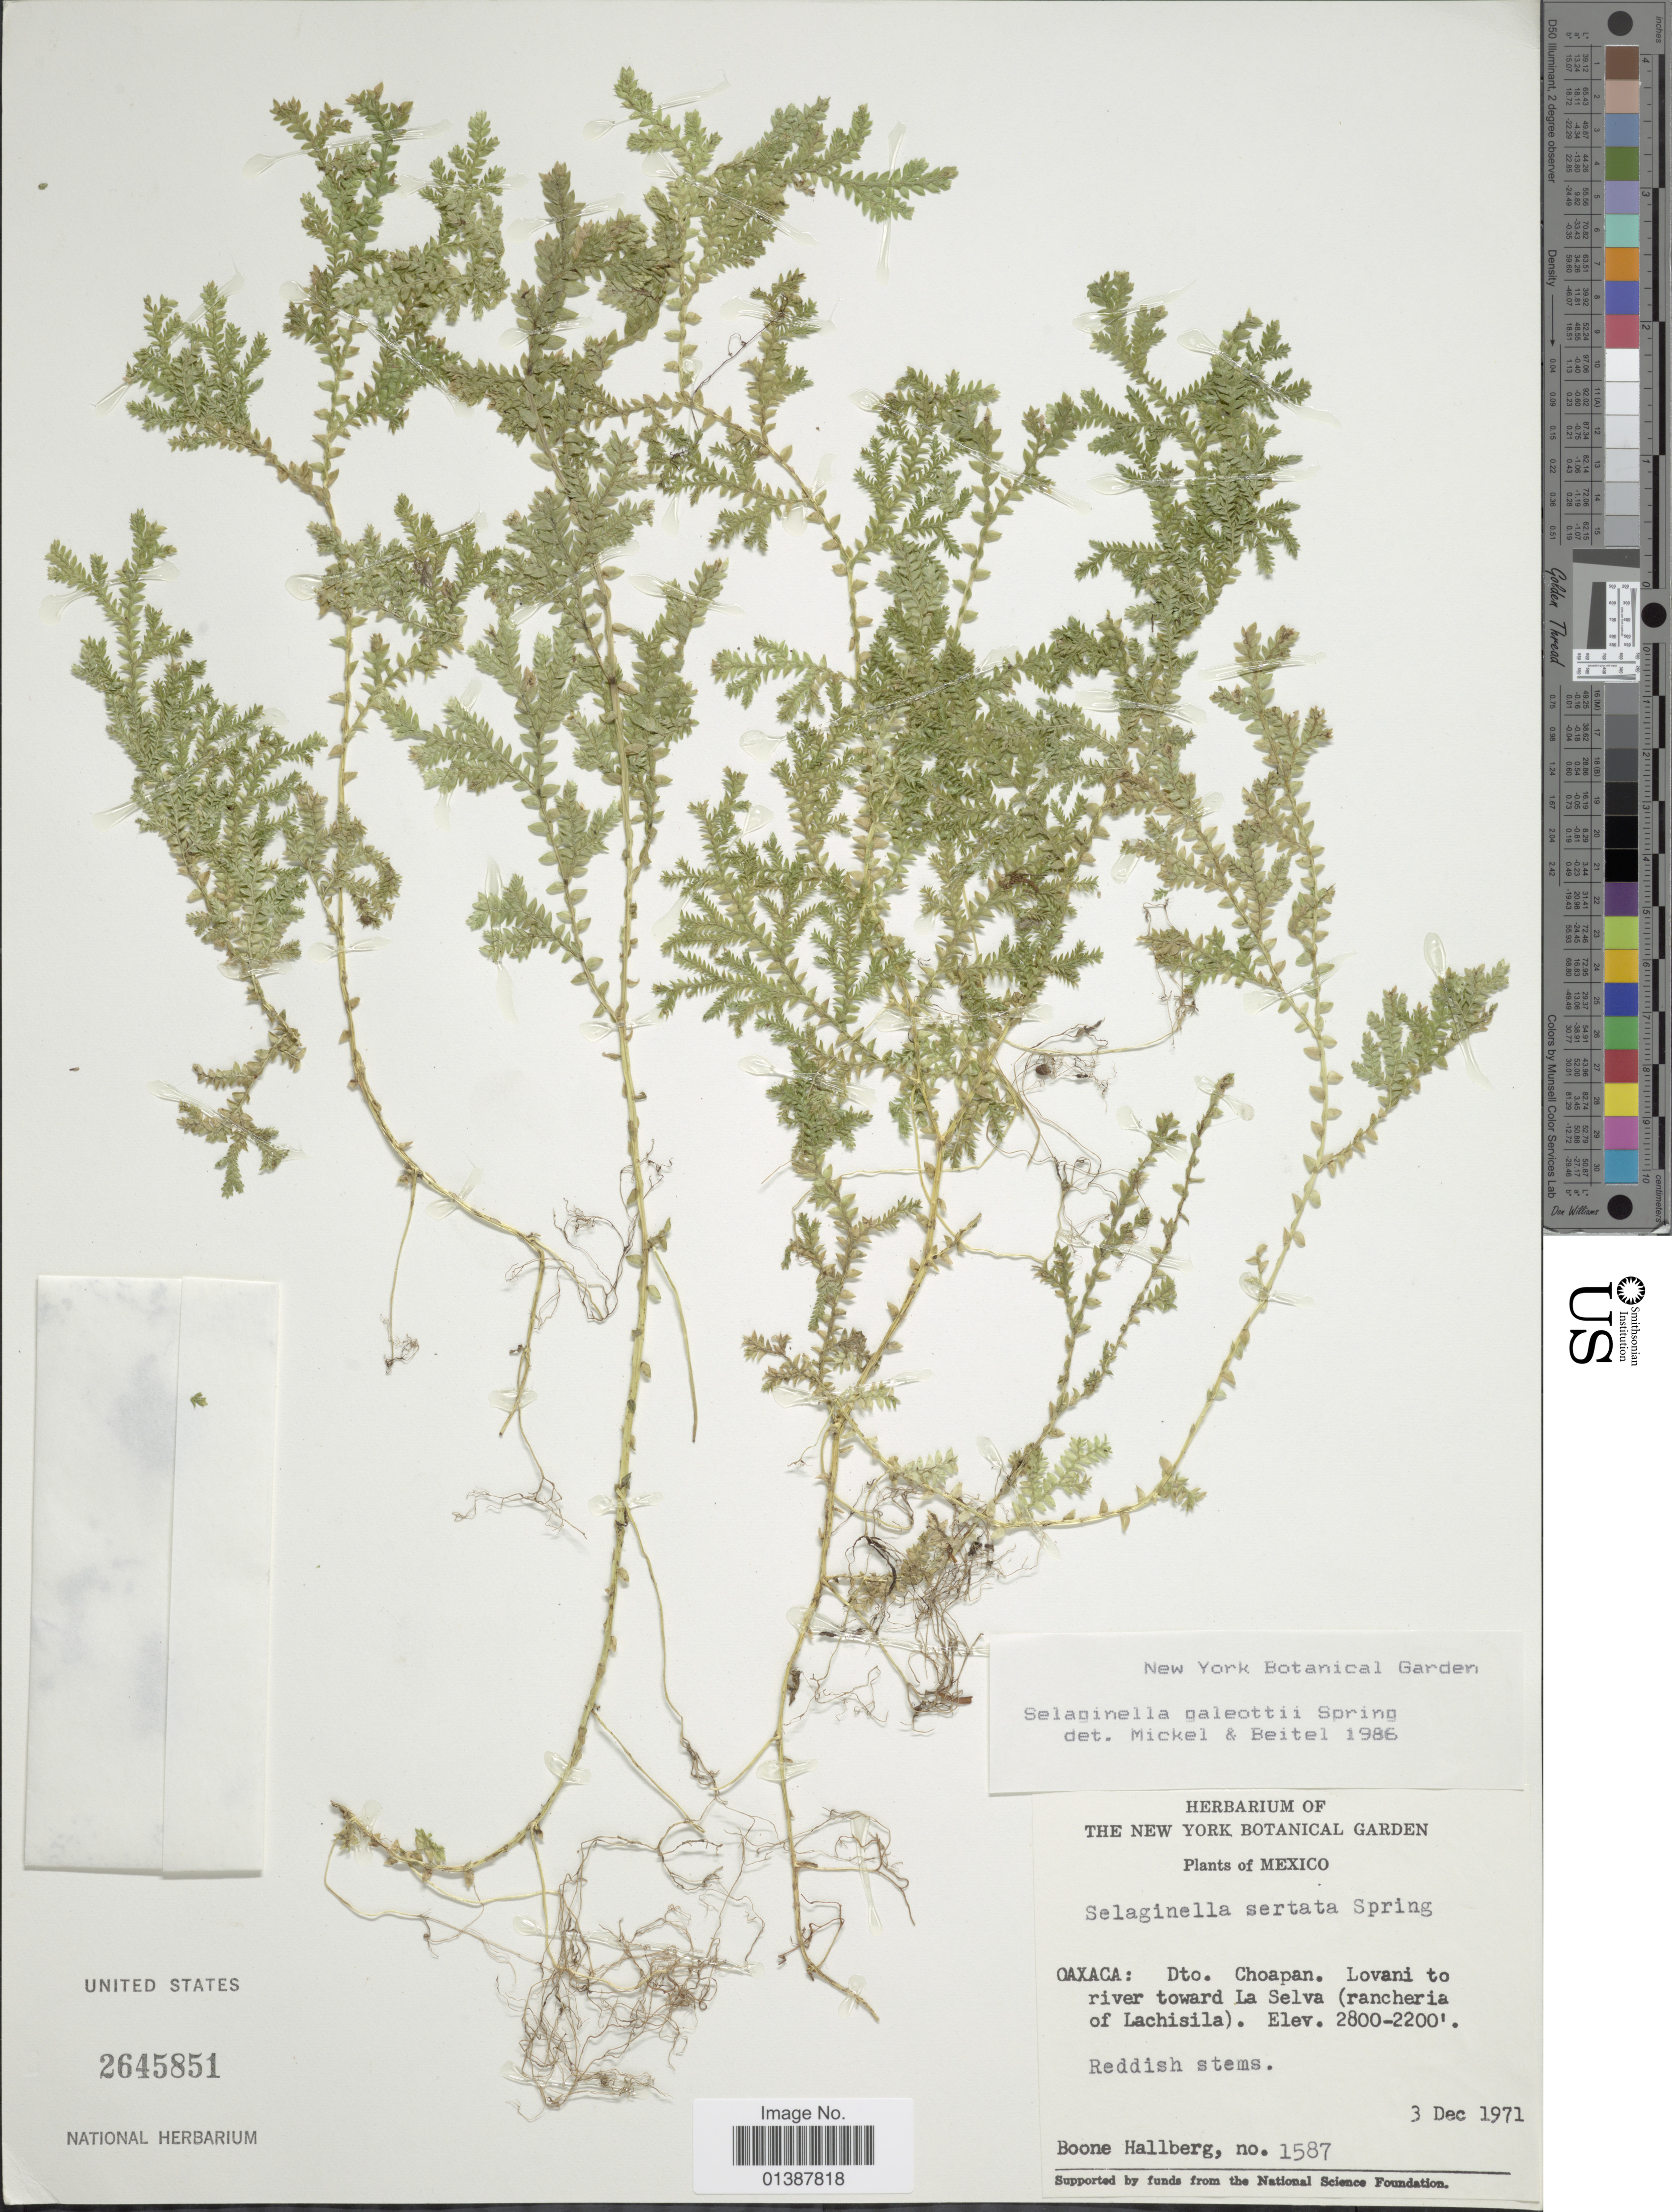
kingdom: Plantae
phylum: Tracheophyta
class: Lycopodiopsida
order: Selaginellales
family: Selaginellaceae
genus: Selaginella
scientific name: Selaginella galeottii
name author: Spring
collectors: B. Hallberg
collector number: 1587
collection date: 1971-12-03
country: Mexico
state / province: Oaxaca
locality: Dto Choapan. Lovani to river toward La Selva (rancheria of Lachisla)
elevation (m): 671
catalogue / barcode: US 2645851